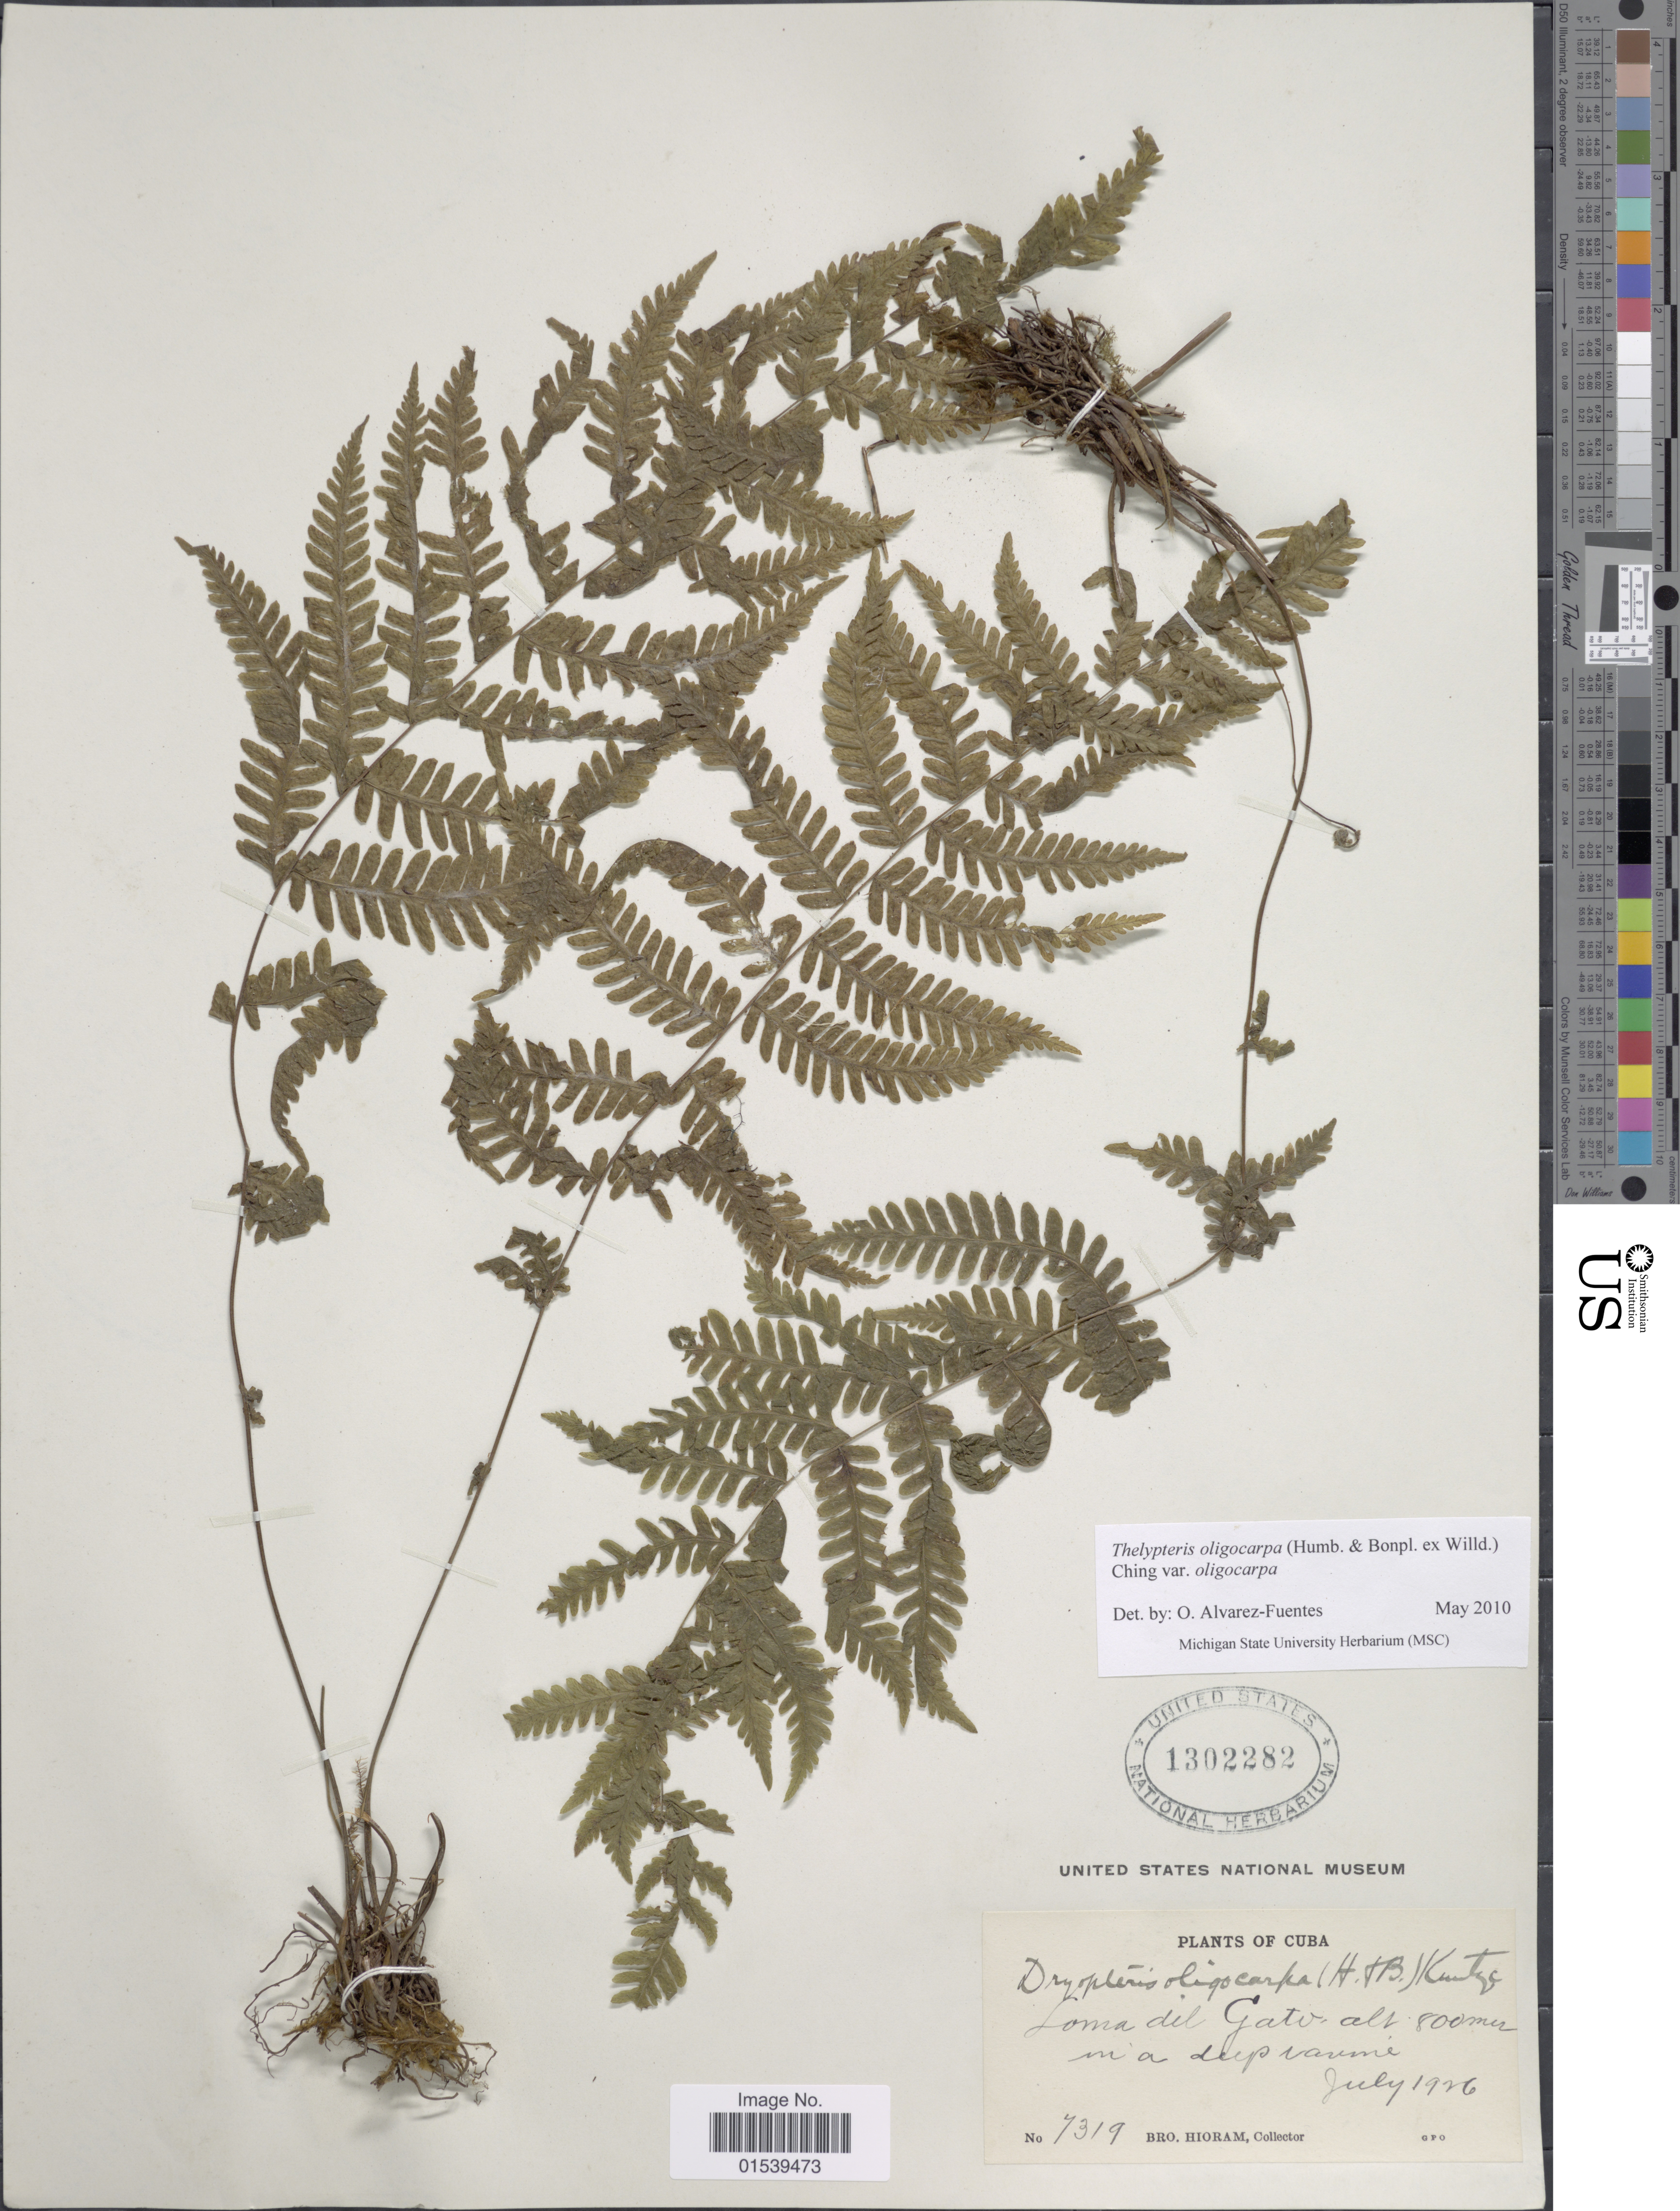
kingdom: Plantae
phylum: Tracheophyta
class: Polypodiopsida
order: Polypodiales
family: Thelypteridaceae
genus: Amauropelta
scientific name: Amauropelta oligocarpa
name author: (Humb. & Bonpl. ex Willd.) Pic. Serm.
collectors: Bro. Hioram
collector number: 7319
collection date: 1926-07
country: Cuba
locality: Loma del Gato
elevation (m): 800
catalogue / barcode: US 1302282